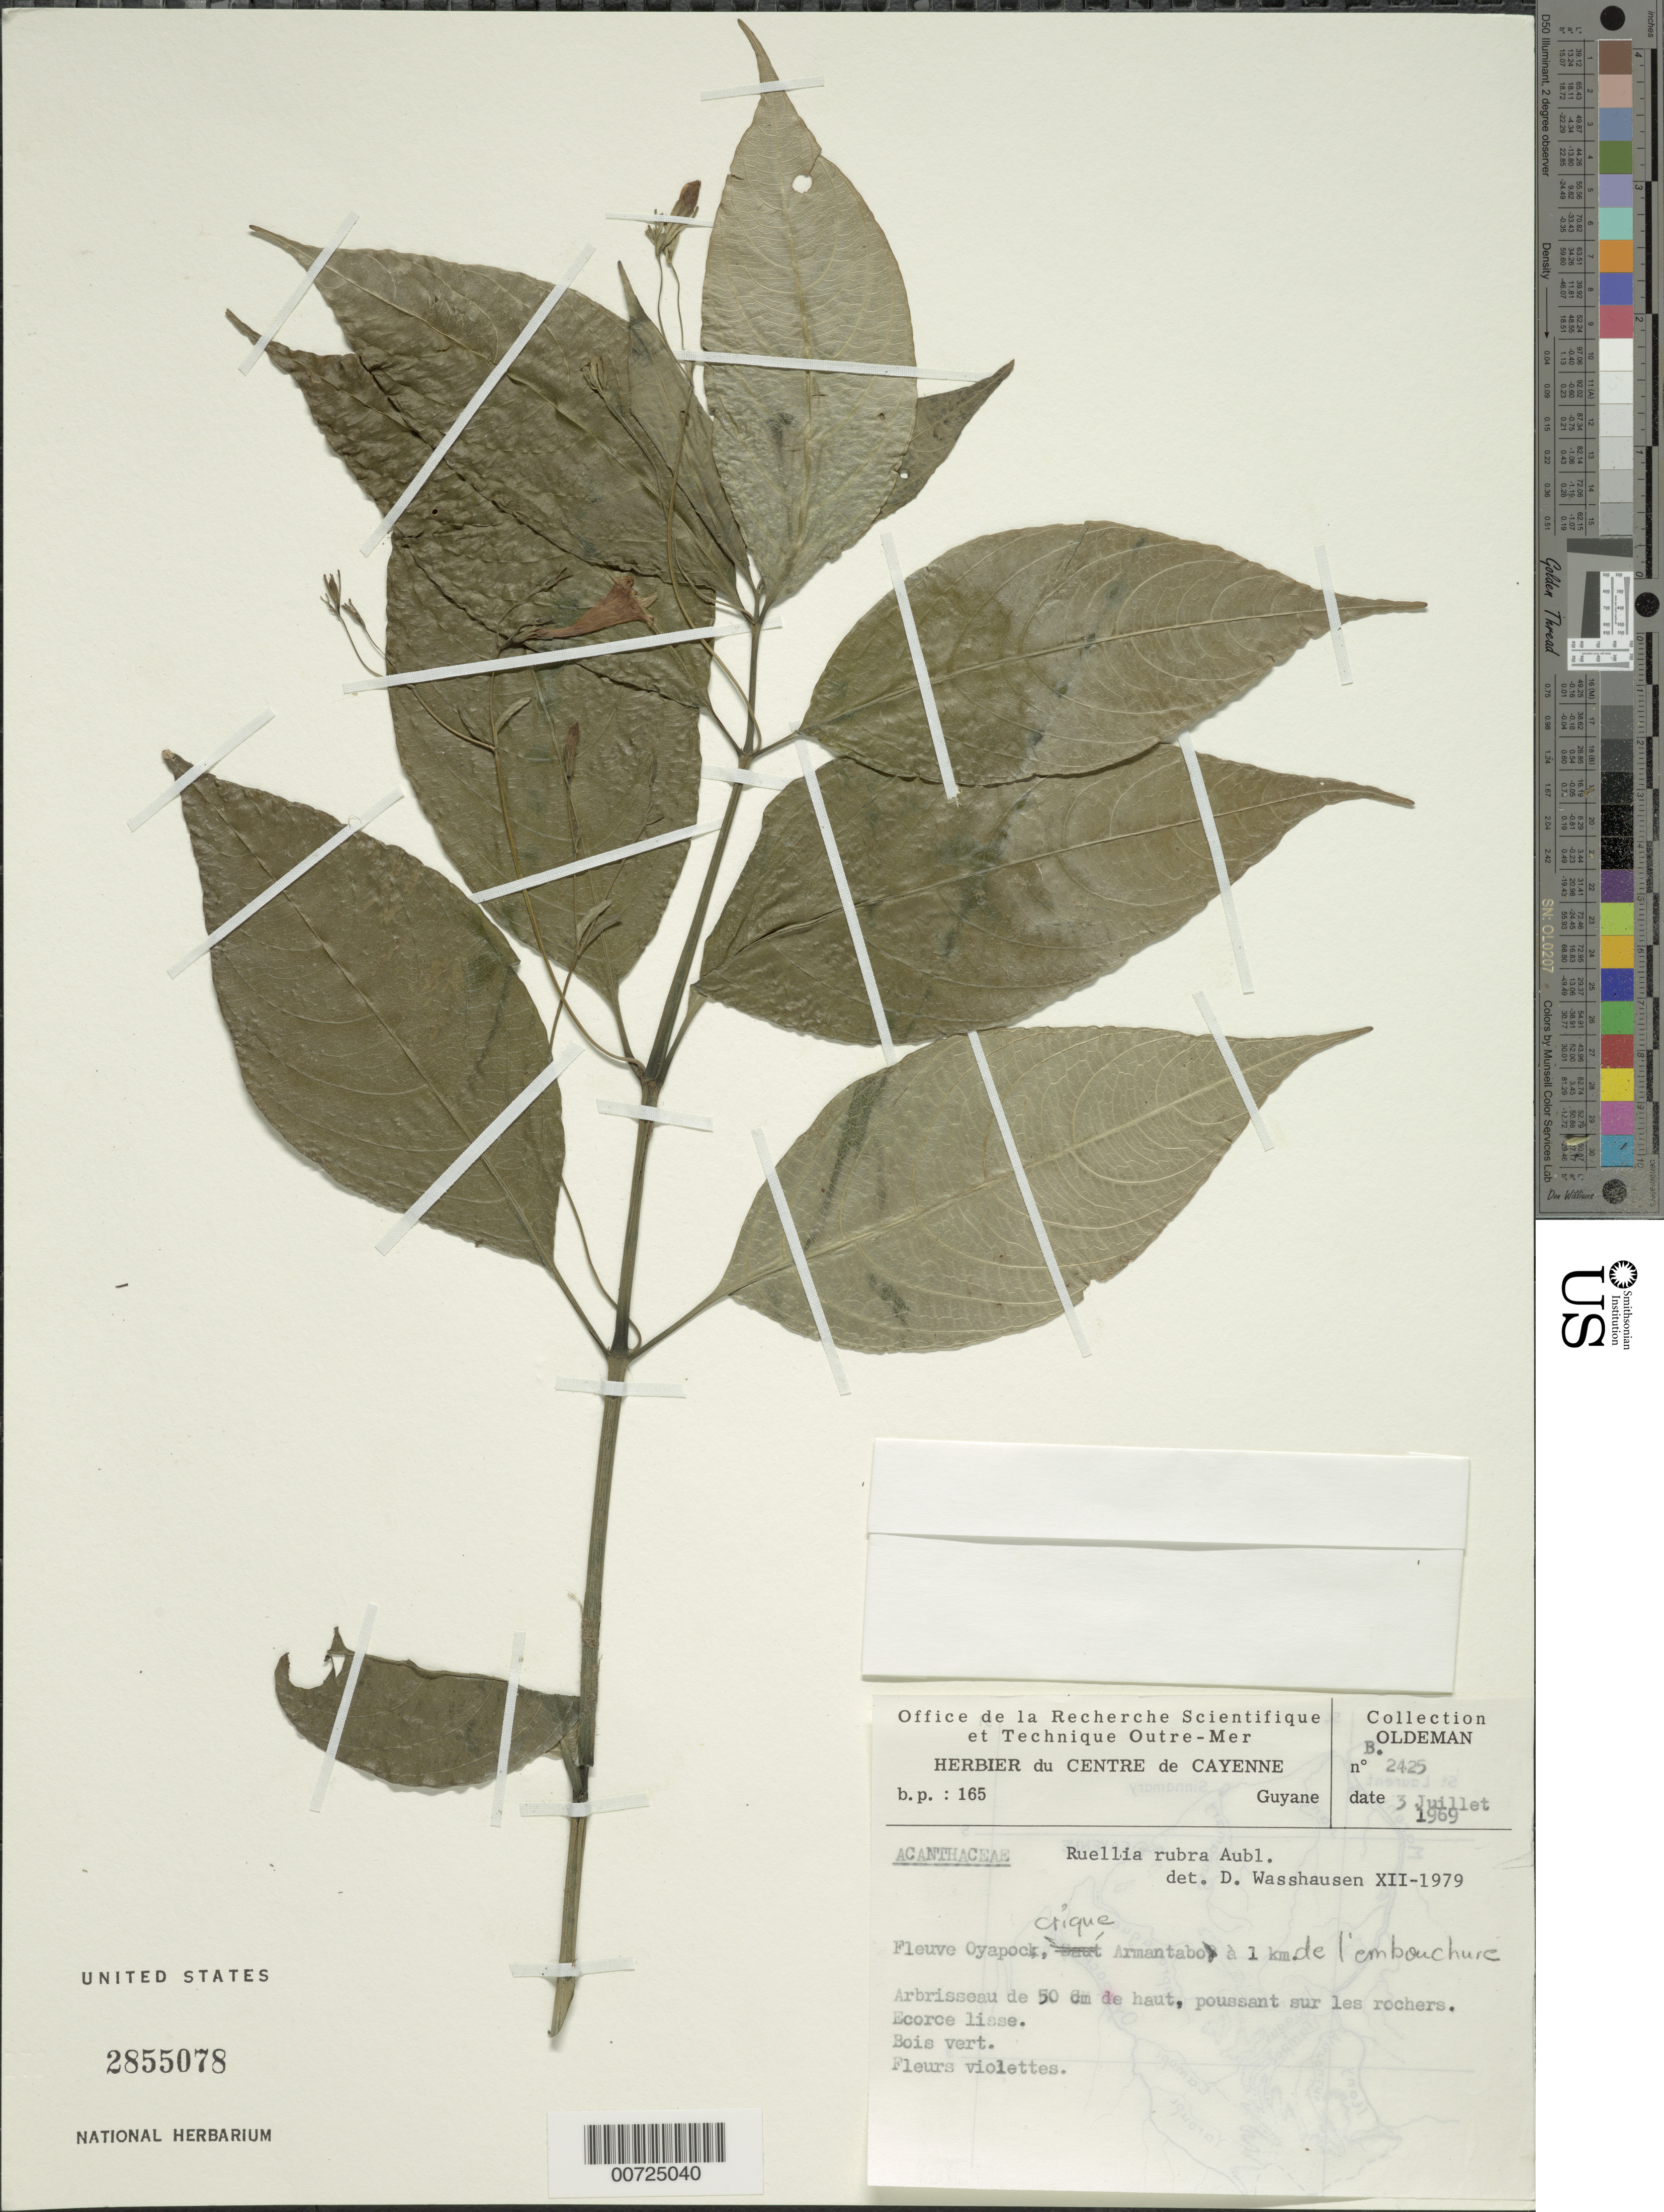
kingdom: Plantae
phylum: Tracheophyta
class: Magnoliopsida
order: Lamiales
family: Acanthaceae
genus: Ruellia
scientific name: Ruellia rubra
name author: Aubl.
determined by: Wasshausen, Dieter C., (BOT), Smithsonian Institution - National Museum of Natural History (UNITED STATES)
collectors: R. Oldeman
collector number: B 2425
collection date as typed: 3-Jul-69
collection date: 1969-07-03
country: French Guiana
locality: Fleuve Oyapock, crique Armontabo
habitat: On rocks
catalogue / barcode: US 2855078